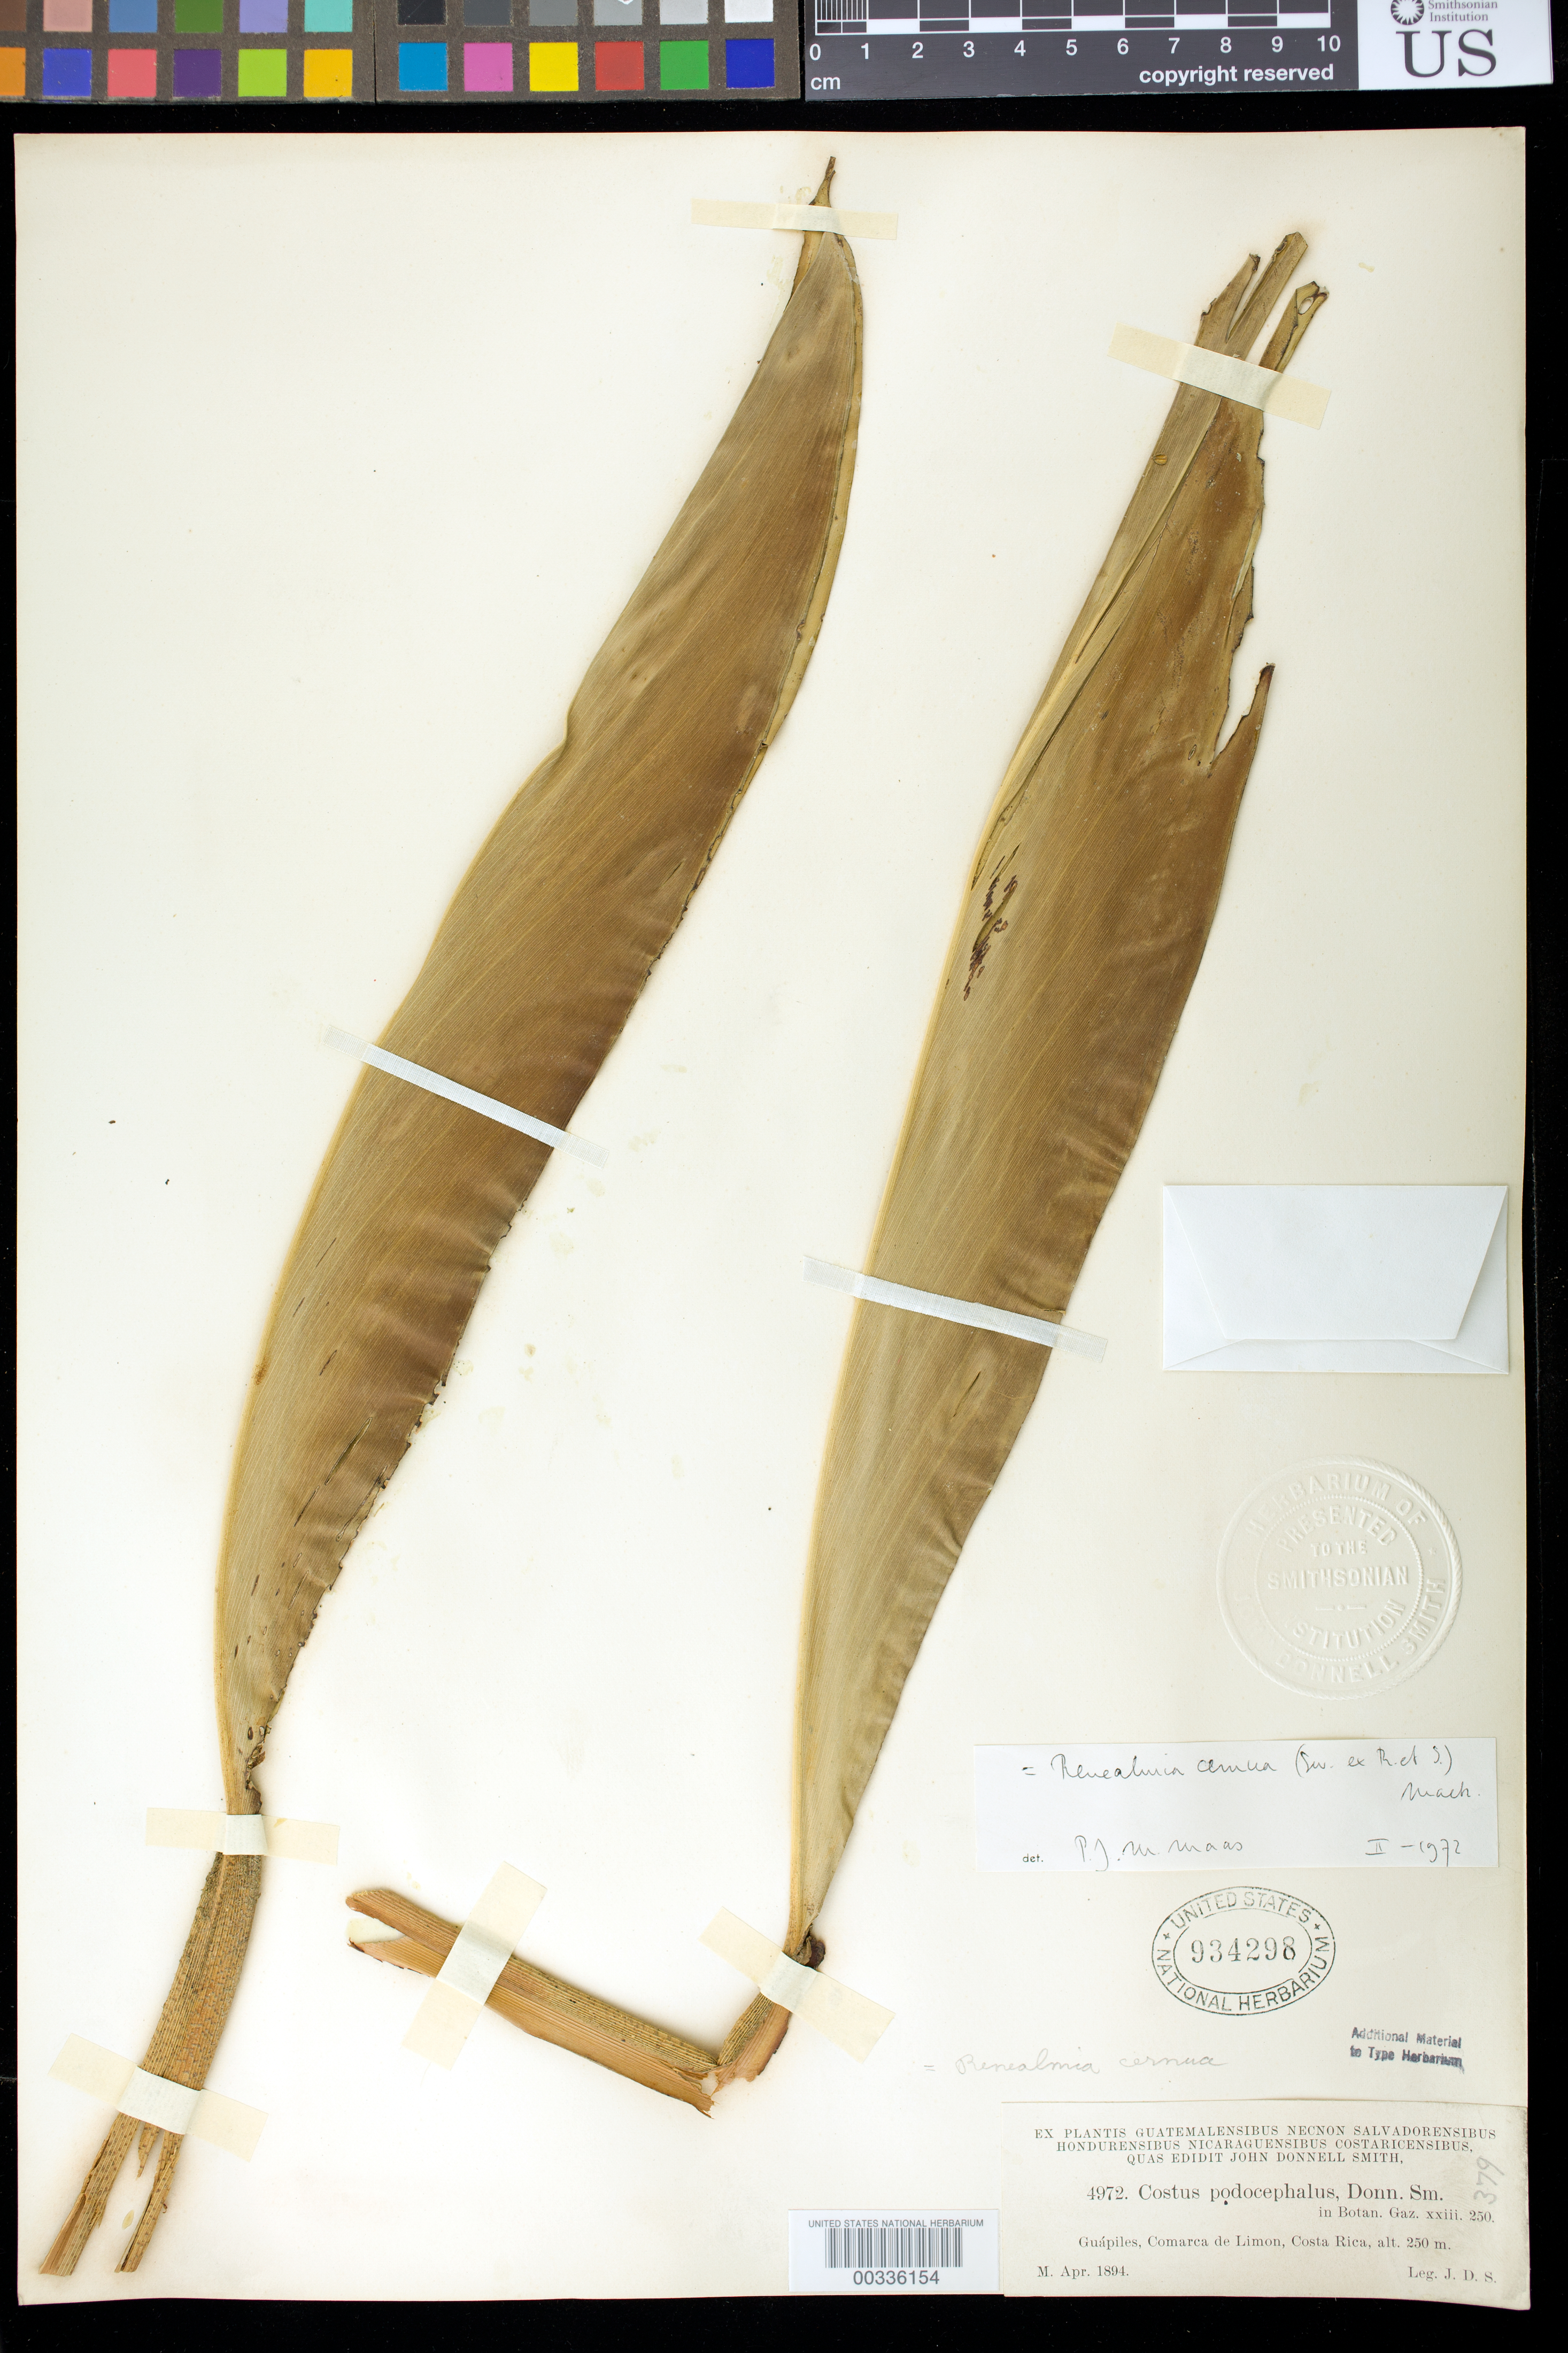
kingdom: Plantae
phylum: Tracheophyta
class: Liliopsida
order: Zingiberales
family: Zingiberaceae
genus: Renealmia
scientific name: Renealmia cernua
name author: (Sw. ex Roem. & Schult.) J.F. Macbr.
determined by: Maas, Paul J. M.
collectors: J. Donnell Smith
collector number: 4972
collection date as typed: Apr 1894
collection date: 1894-04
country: Costa Rica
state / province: Limón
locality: Guapiles.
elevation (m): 250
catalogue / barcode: US 934298